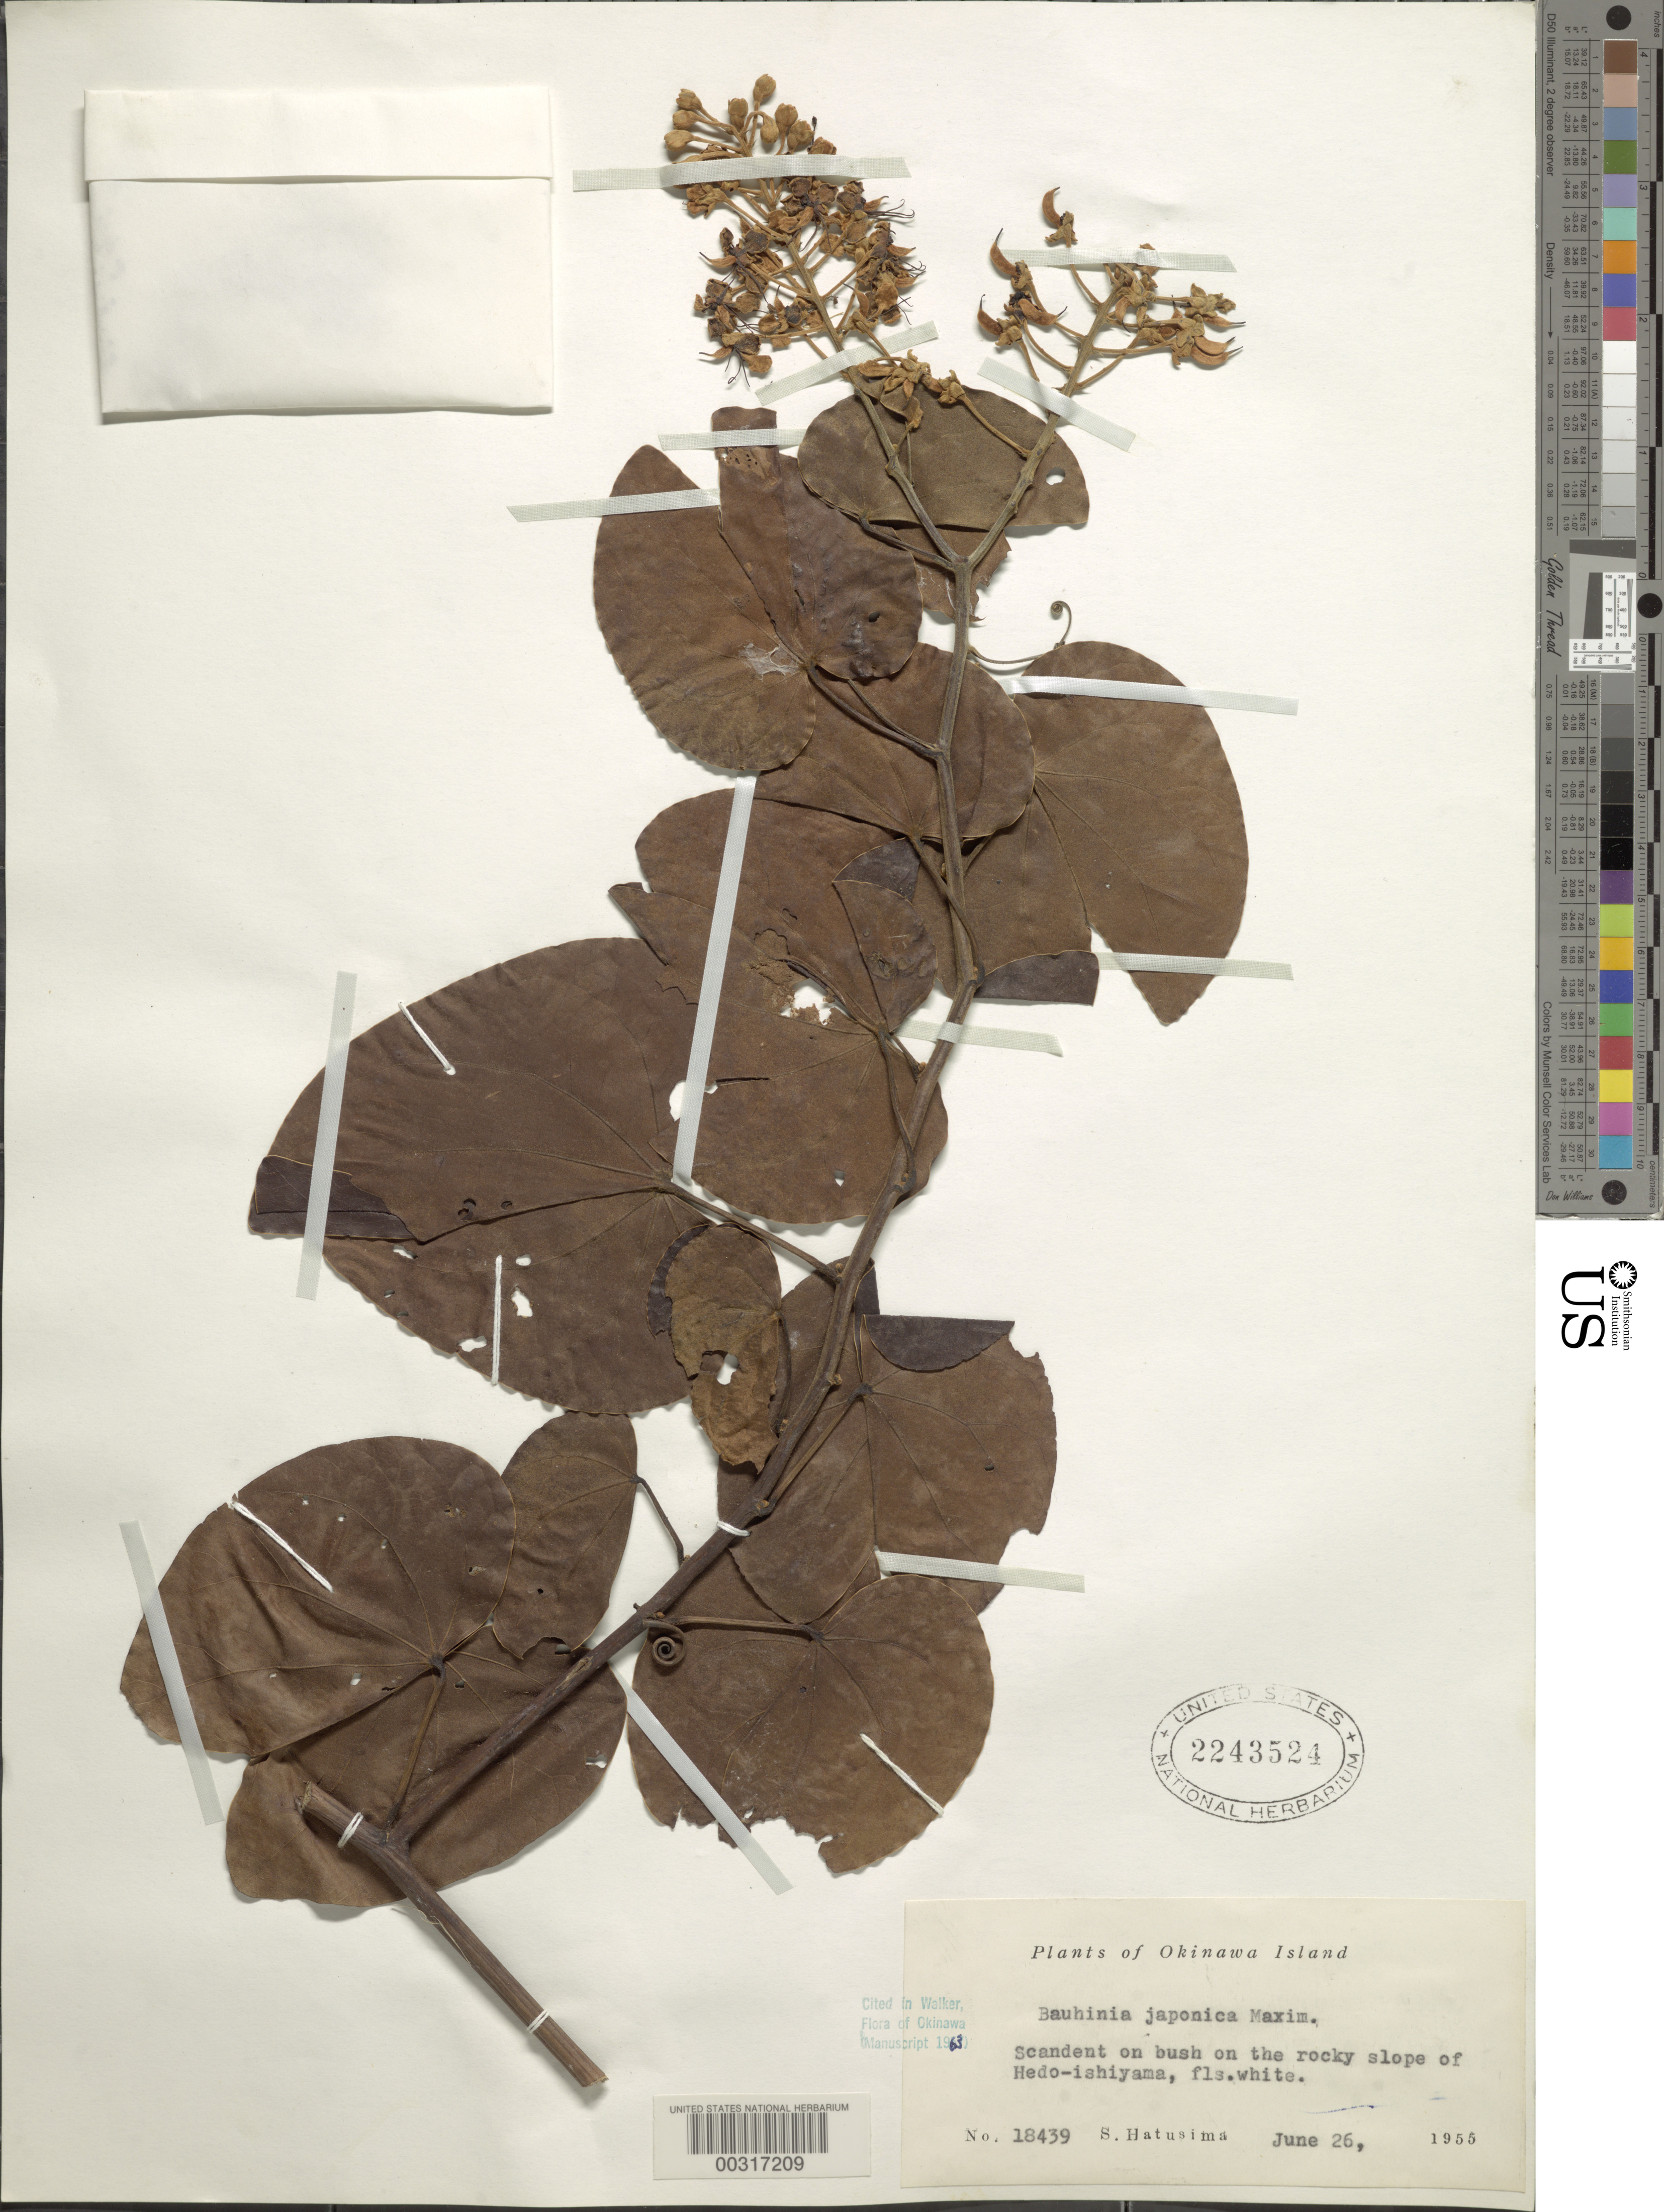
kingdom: Plantae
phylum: Tracheophyta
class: Magnoliopsida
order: Fabales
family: Fabaceae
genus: Phanera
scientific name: Phanera japonica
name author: (Maxim.) H. Ohashi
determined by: U.S. National Herbarium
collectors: S. Hatusima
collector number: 18439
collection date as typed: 26 Jun 1955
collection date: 1955-06-26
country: Japan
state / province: Okinawa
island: Okinawa ?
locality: Okinawa is.; slope of hedo-ishiyama [OKINAWA IS.]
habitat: Rocky slope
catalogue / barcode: US 2243524